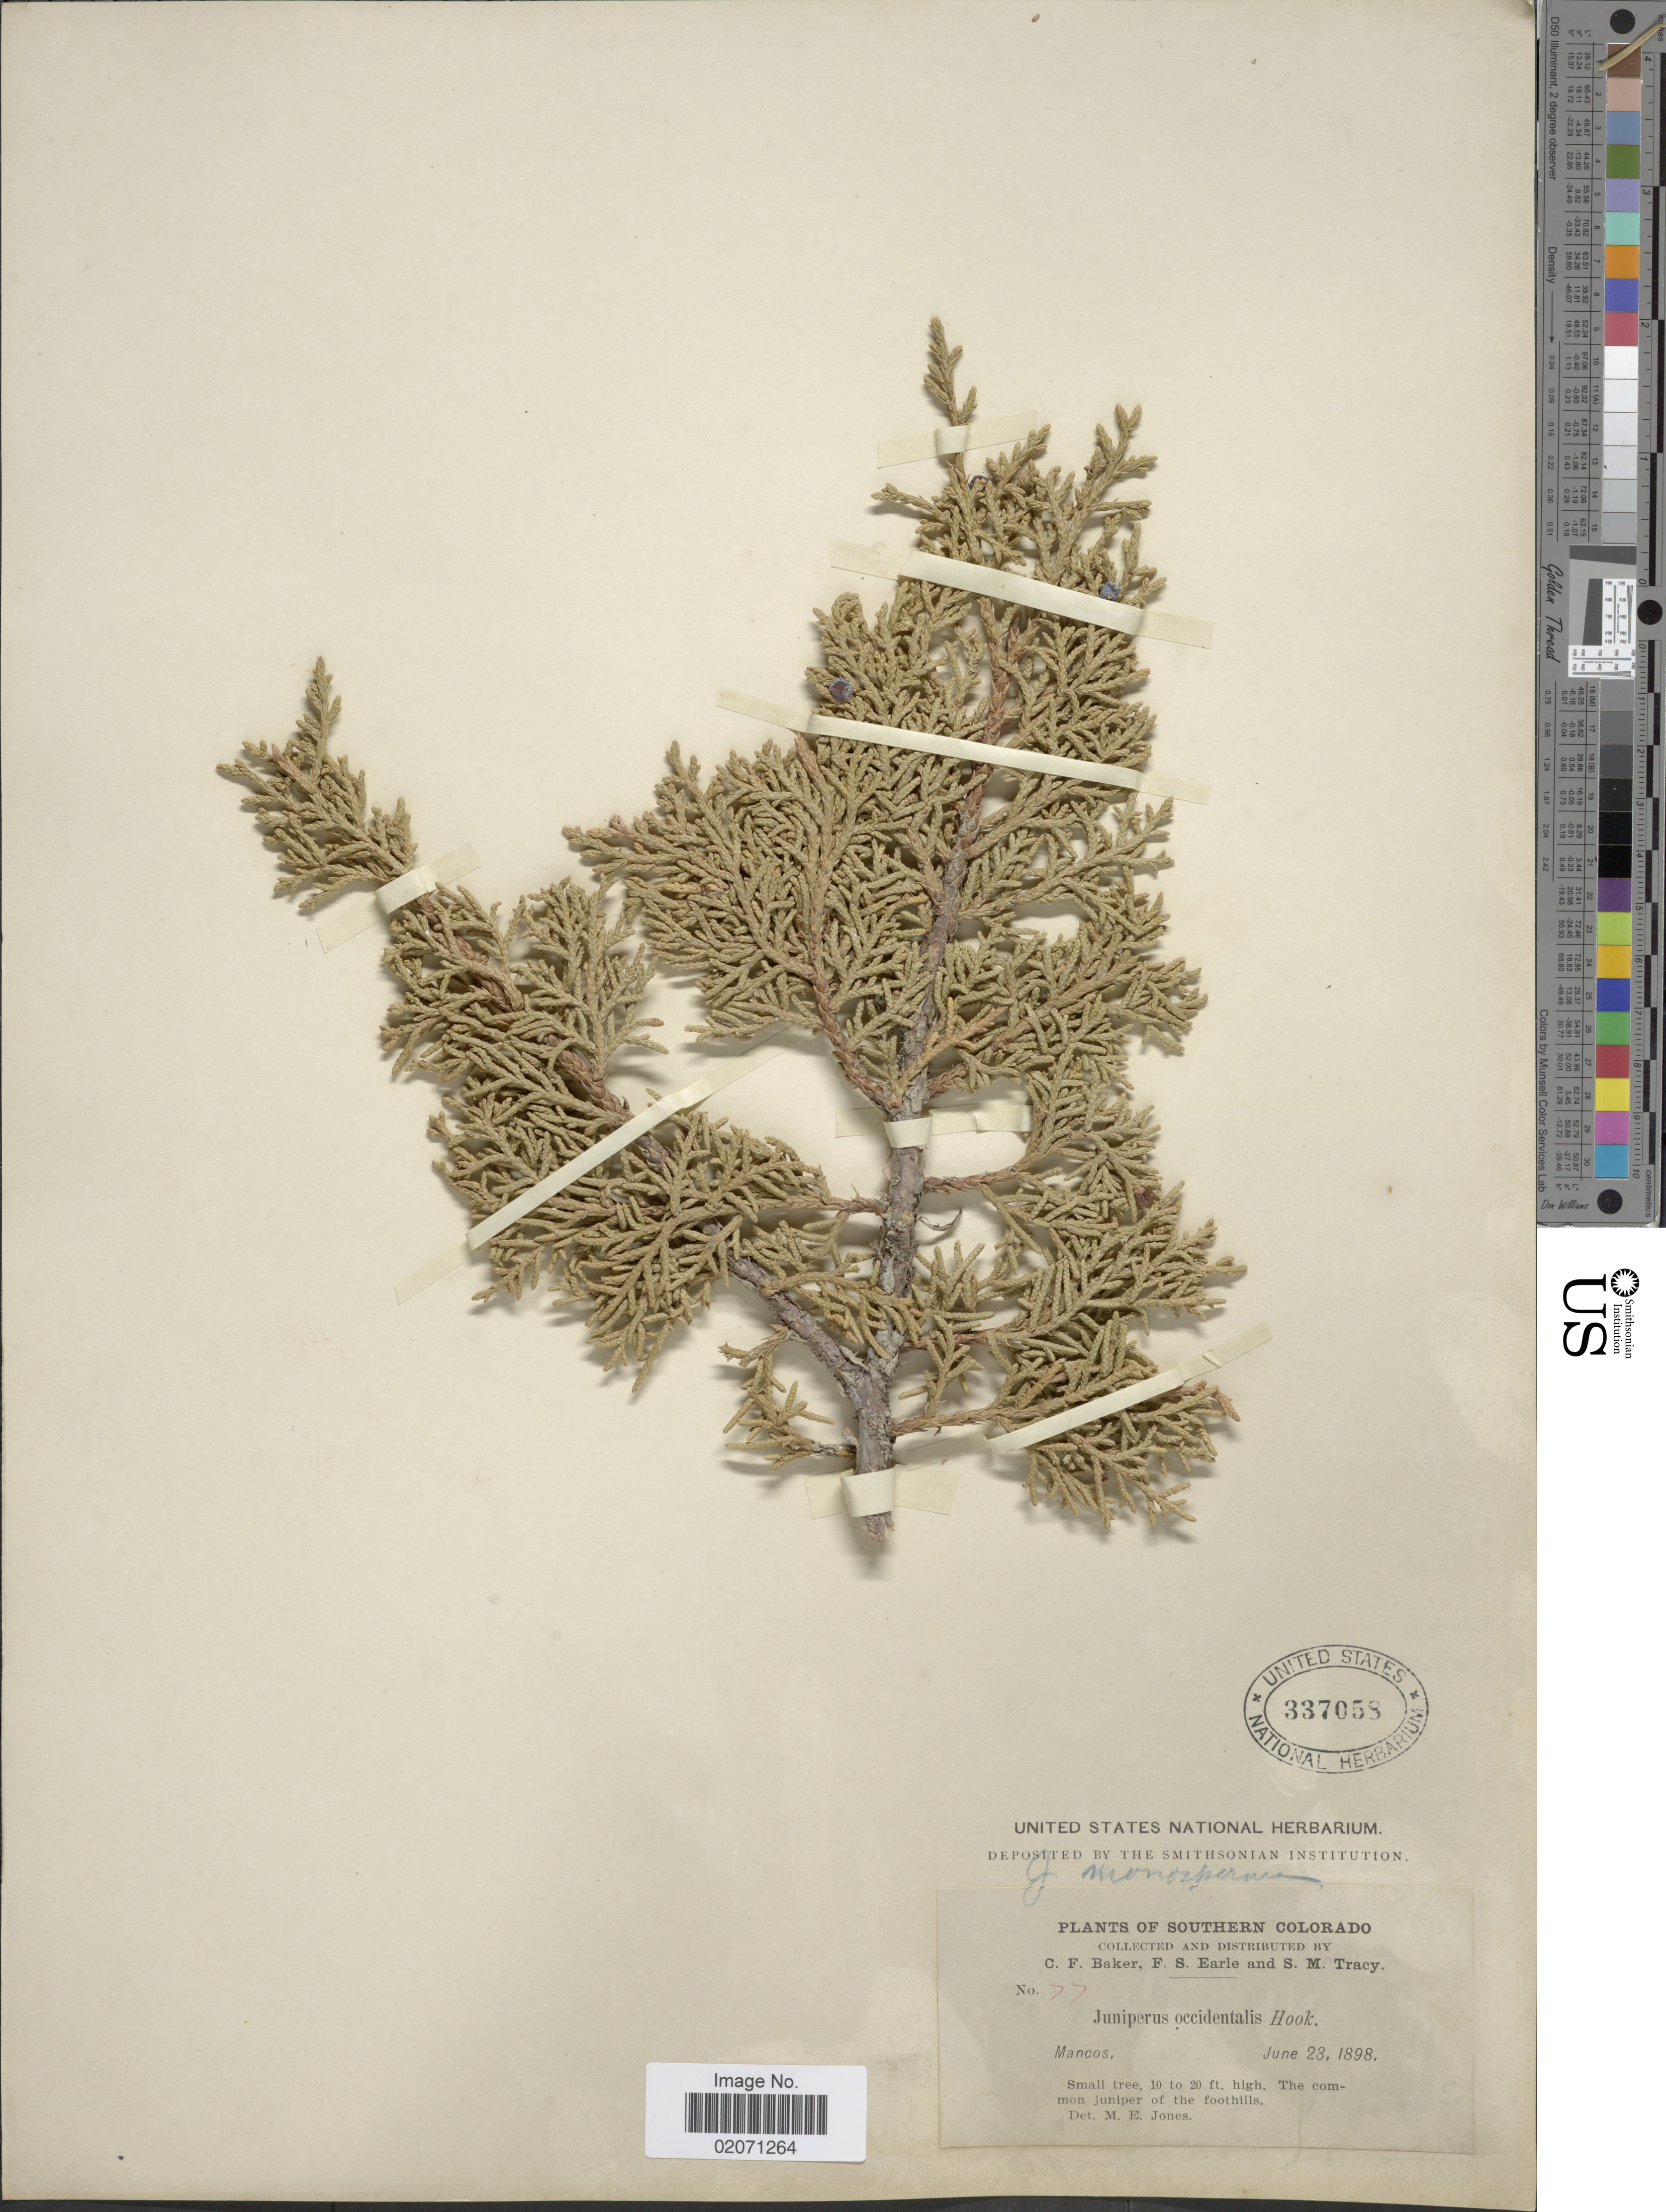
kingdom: Plantae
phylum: Tracheophyta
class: Pinopsida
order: Pinales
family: Cupressaceae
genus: Juniperus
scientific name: Juniperus monosperma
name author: (Engelm.) Sarg.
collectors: C. F. Baker, F. S. Earle & S. M. Tracy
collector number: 77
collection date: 1898-06-23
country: United States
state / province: Colorado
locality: Southern Colorado, Mancos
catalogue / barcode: US 337058